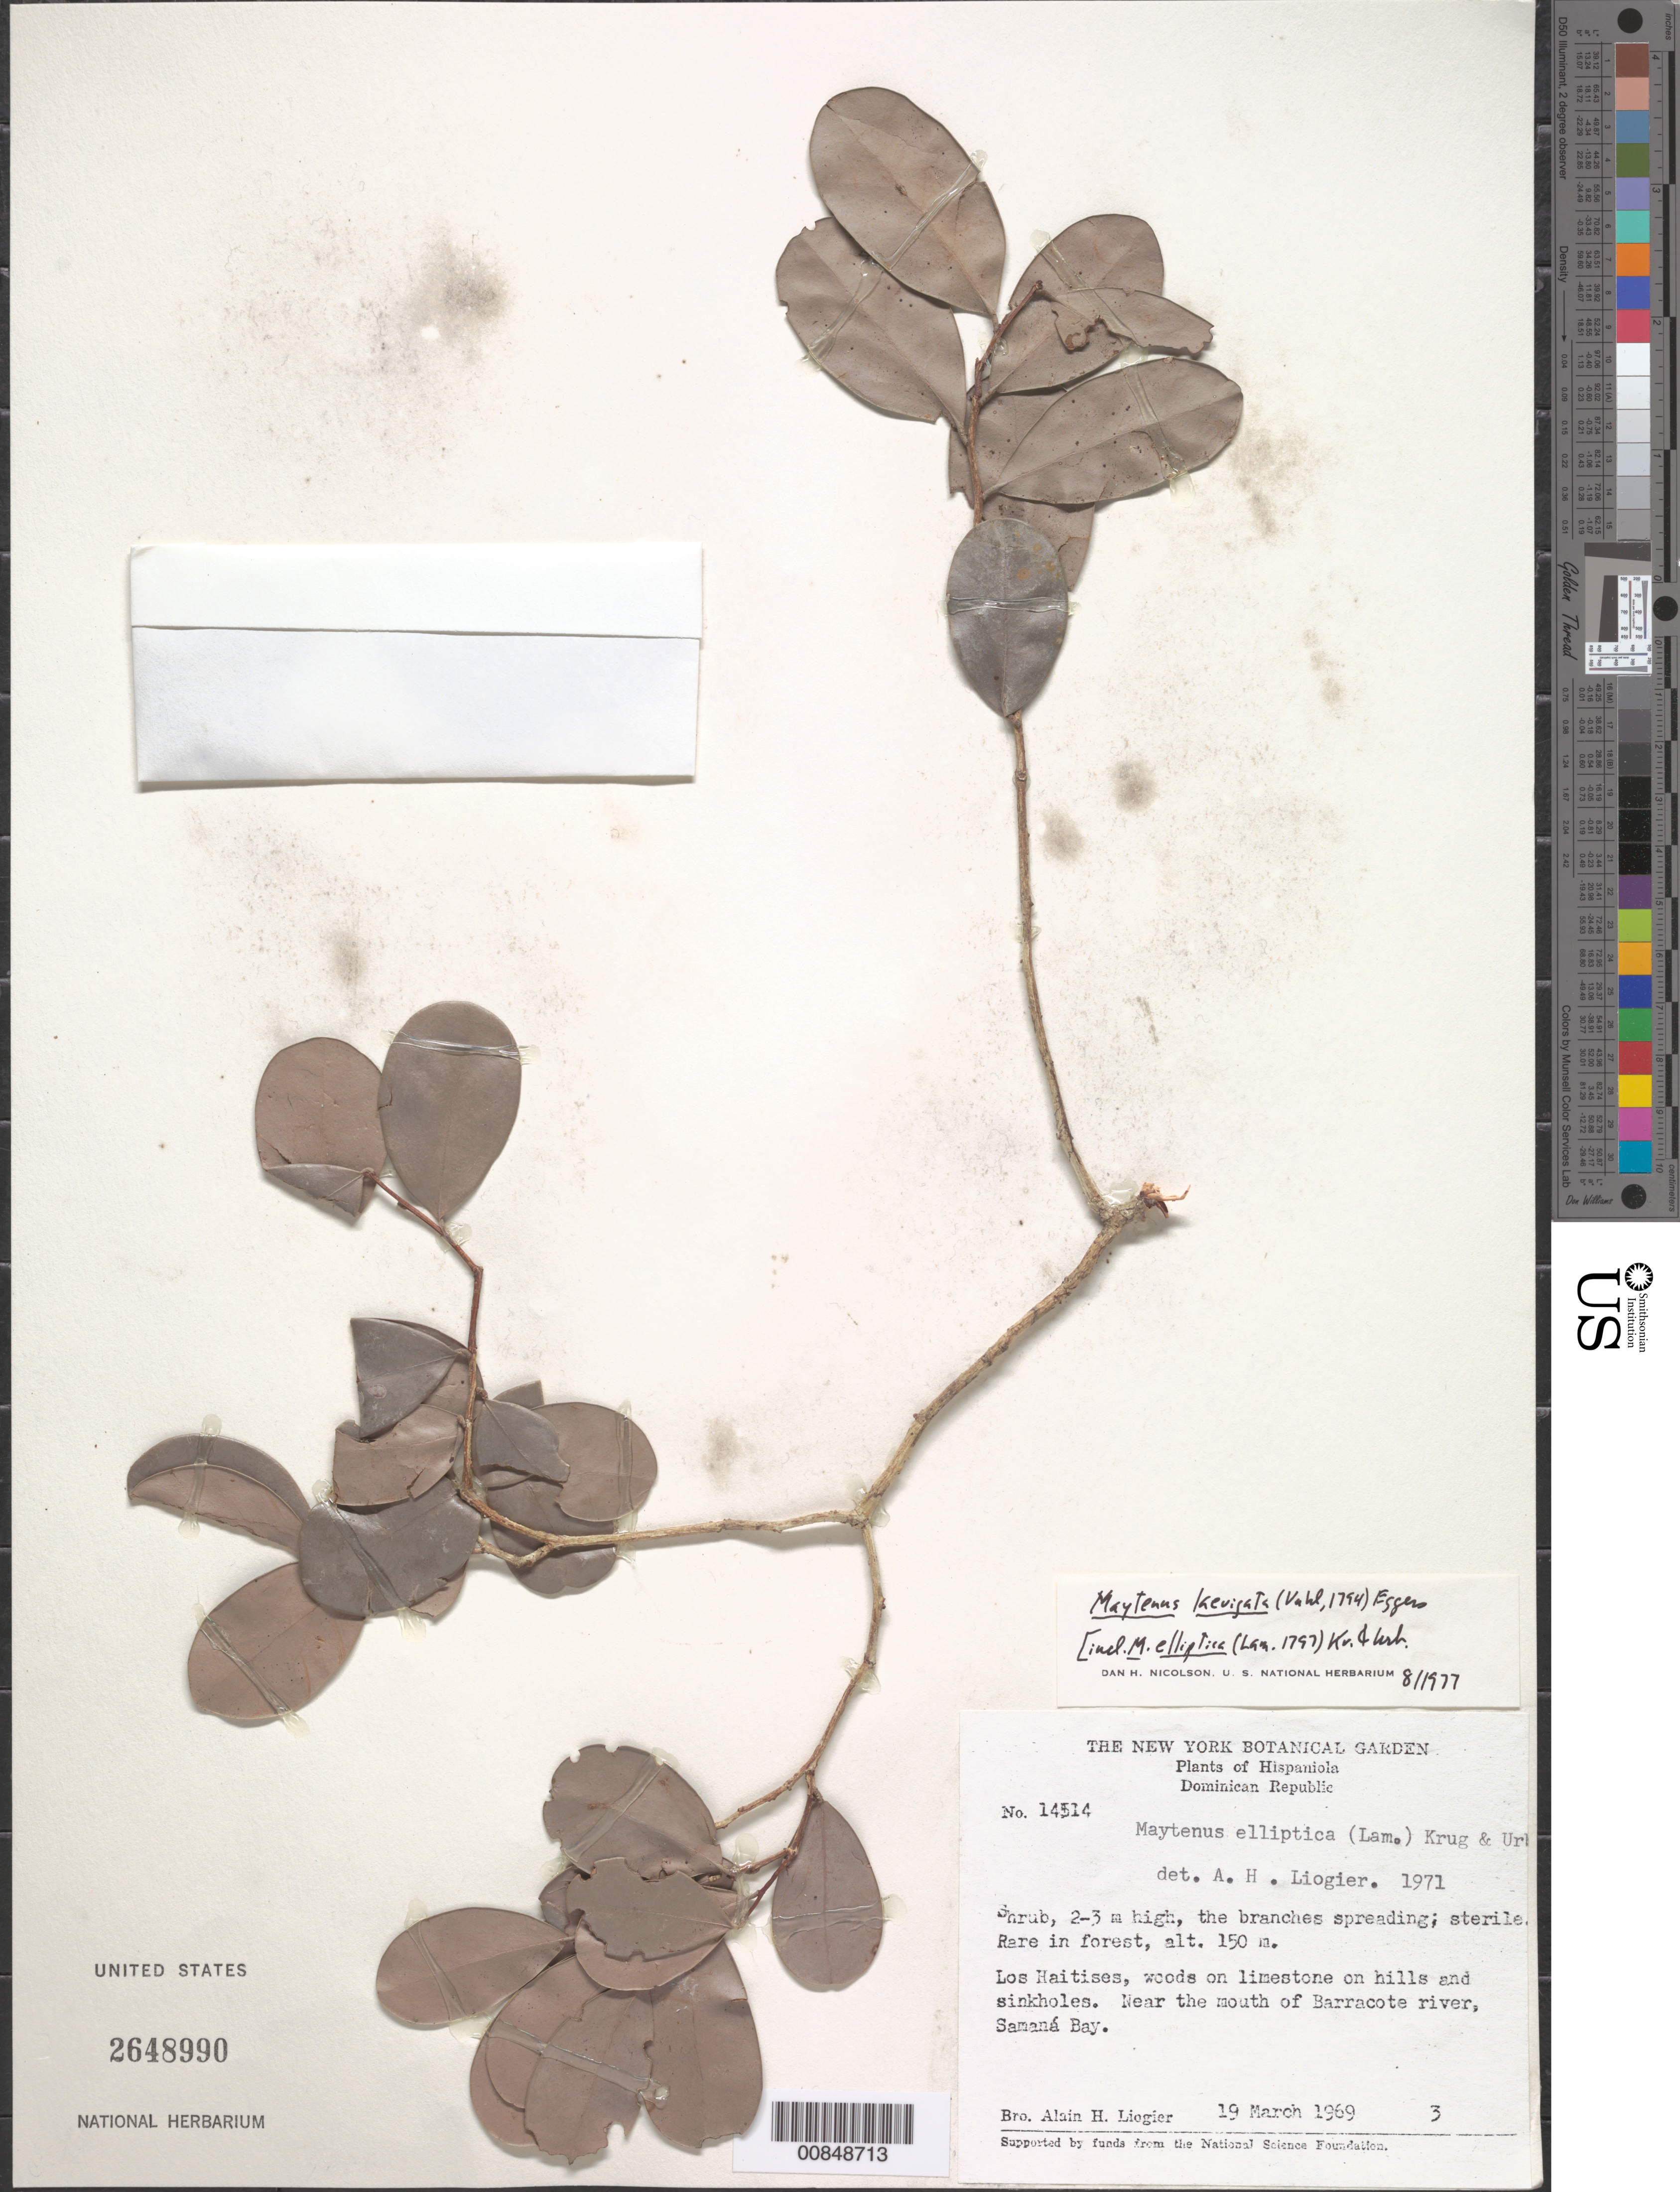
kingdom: Plantae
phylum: Tracheophyta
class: Magnoliopsida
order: Celastrales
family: Celastraceae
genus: Maytenus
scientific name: Maytenus laevigatus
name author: (Vahl) Griseb. ex Eggers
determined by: Nicolson, Dan H.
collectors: A. H. Liogier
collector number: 14514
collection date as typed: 19 Mar 1969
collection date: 1969-03-19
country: Dominican Republic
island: Hispaniola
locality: Los Haitises, near the mouth of Barracote river, Samaná Bay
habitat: In forest (woods) on limestone on hills and sinkholes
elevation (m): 150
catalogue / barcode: US 2648990